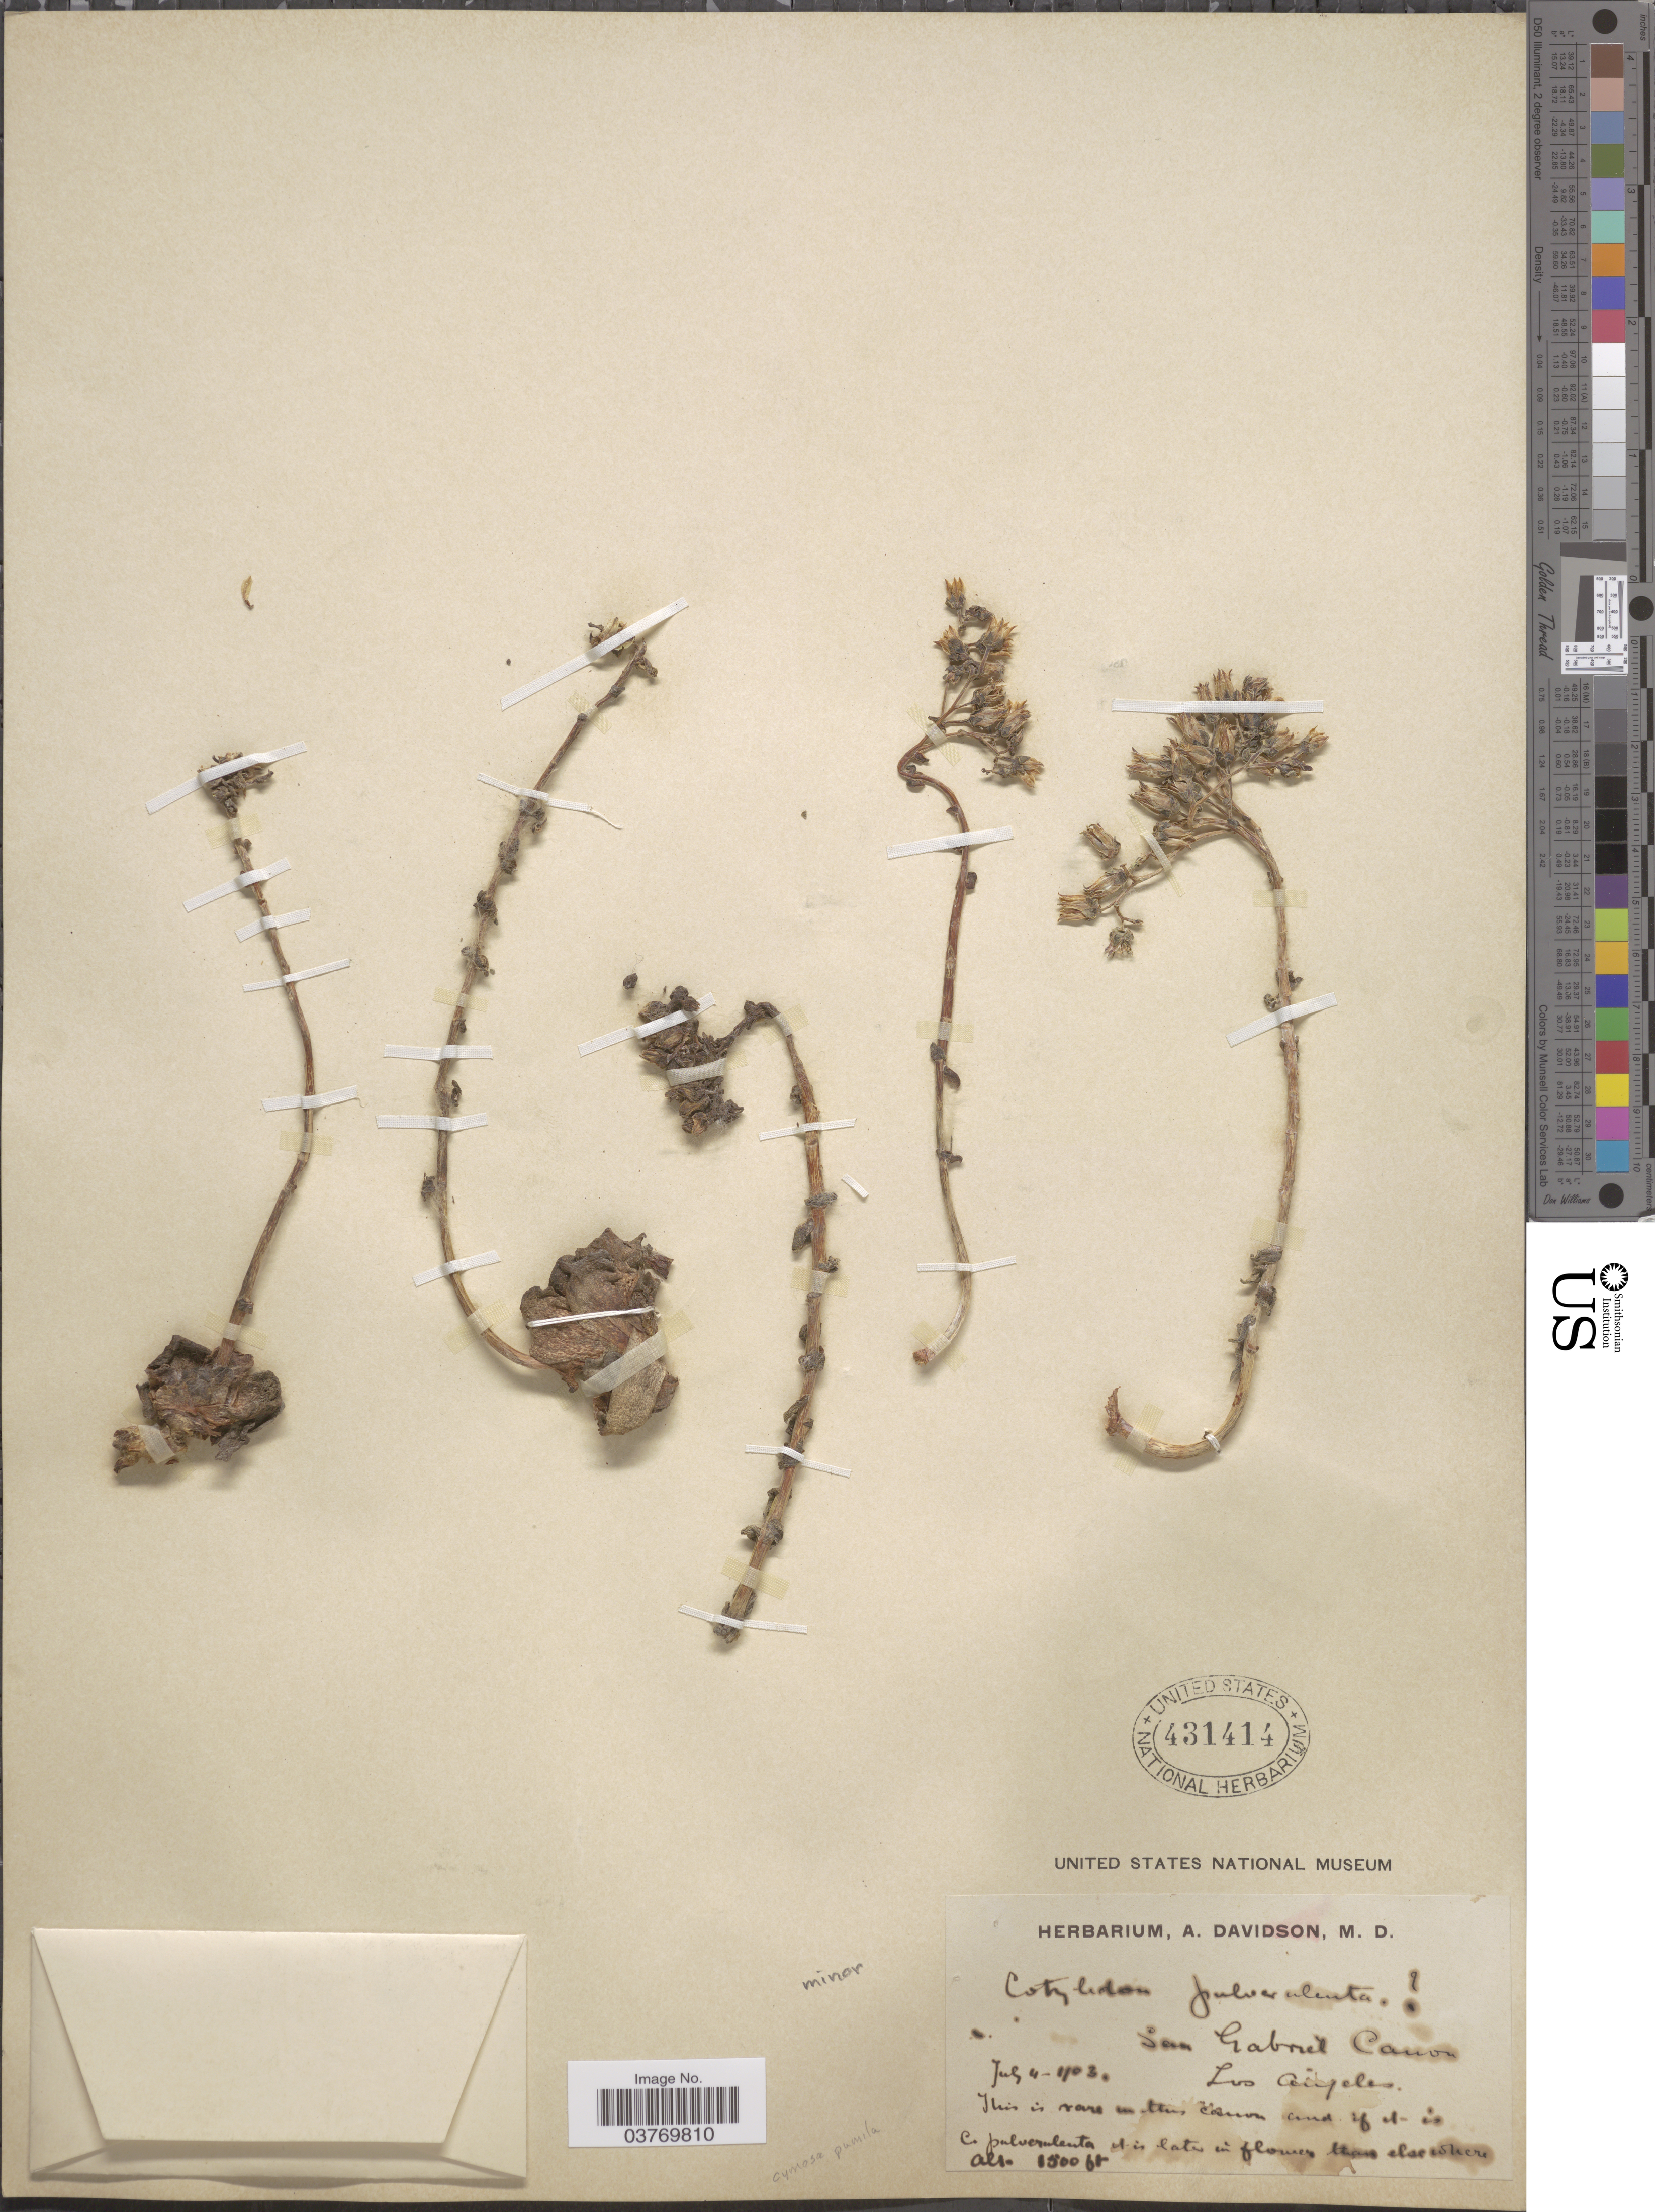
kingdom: Plantae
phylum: Tracheophyta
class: Magnoliopsida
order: Saxifragales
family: Crassulaceae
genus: Dudleya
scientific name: Dudleya pulverulenta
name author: (Nutt.) Britton & Rose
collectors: ex herb. A. Davidson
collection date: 1903-07-04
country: United States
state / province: California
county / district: Los Angeles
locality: San Gabriel Canon. Los Angeles.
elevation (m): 457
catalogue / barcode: US 431414